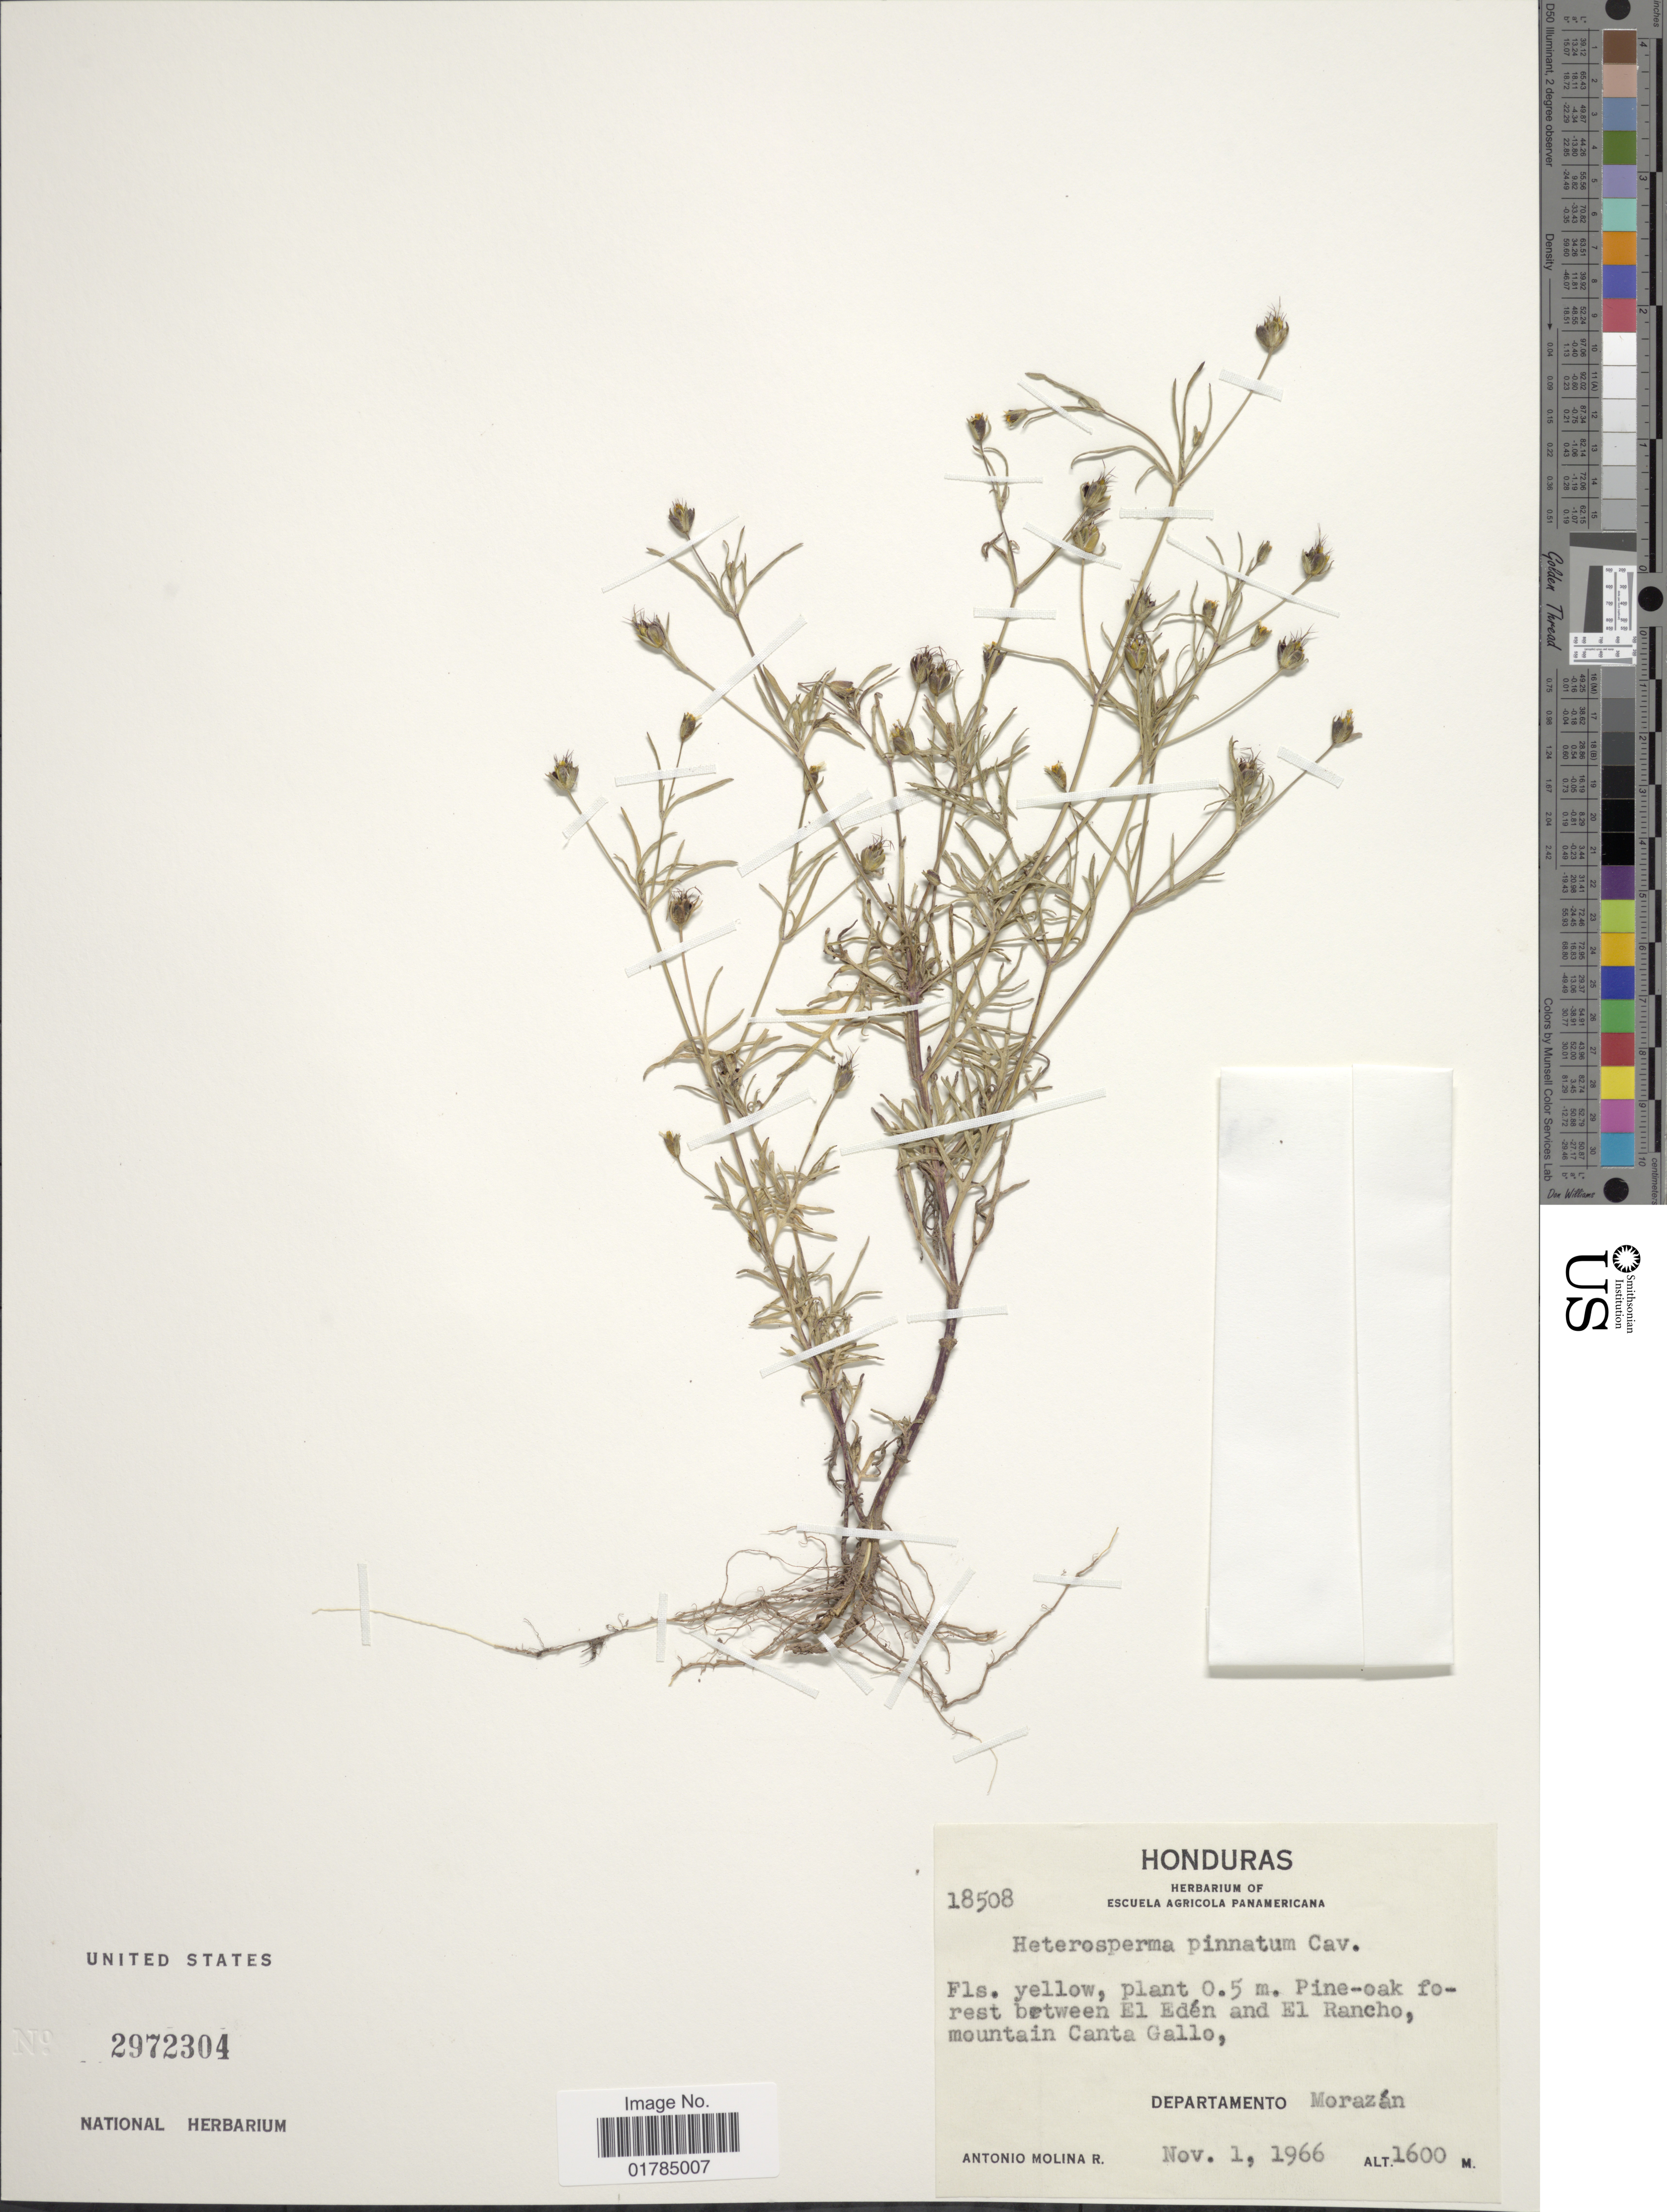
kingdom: Plantae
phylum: Tracheophyta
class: Magnoliopsida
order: Asterales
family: Asteraceae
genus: Heterosperma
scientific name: Heterosperma pinnatum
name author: Cav.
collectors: A. Molina R.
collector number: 18508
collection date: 1966-11-01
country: Honduras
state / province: Fco. Morazán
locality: Between El Eden and El Rancho, mountain Canta Gallo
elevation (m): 1600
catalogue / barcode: US 2972304